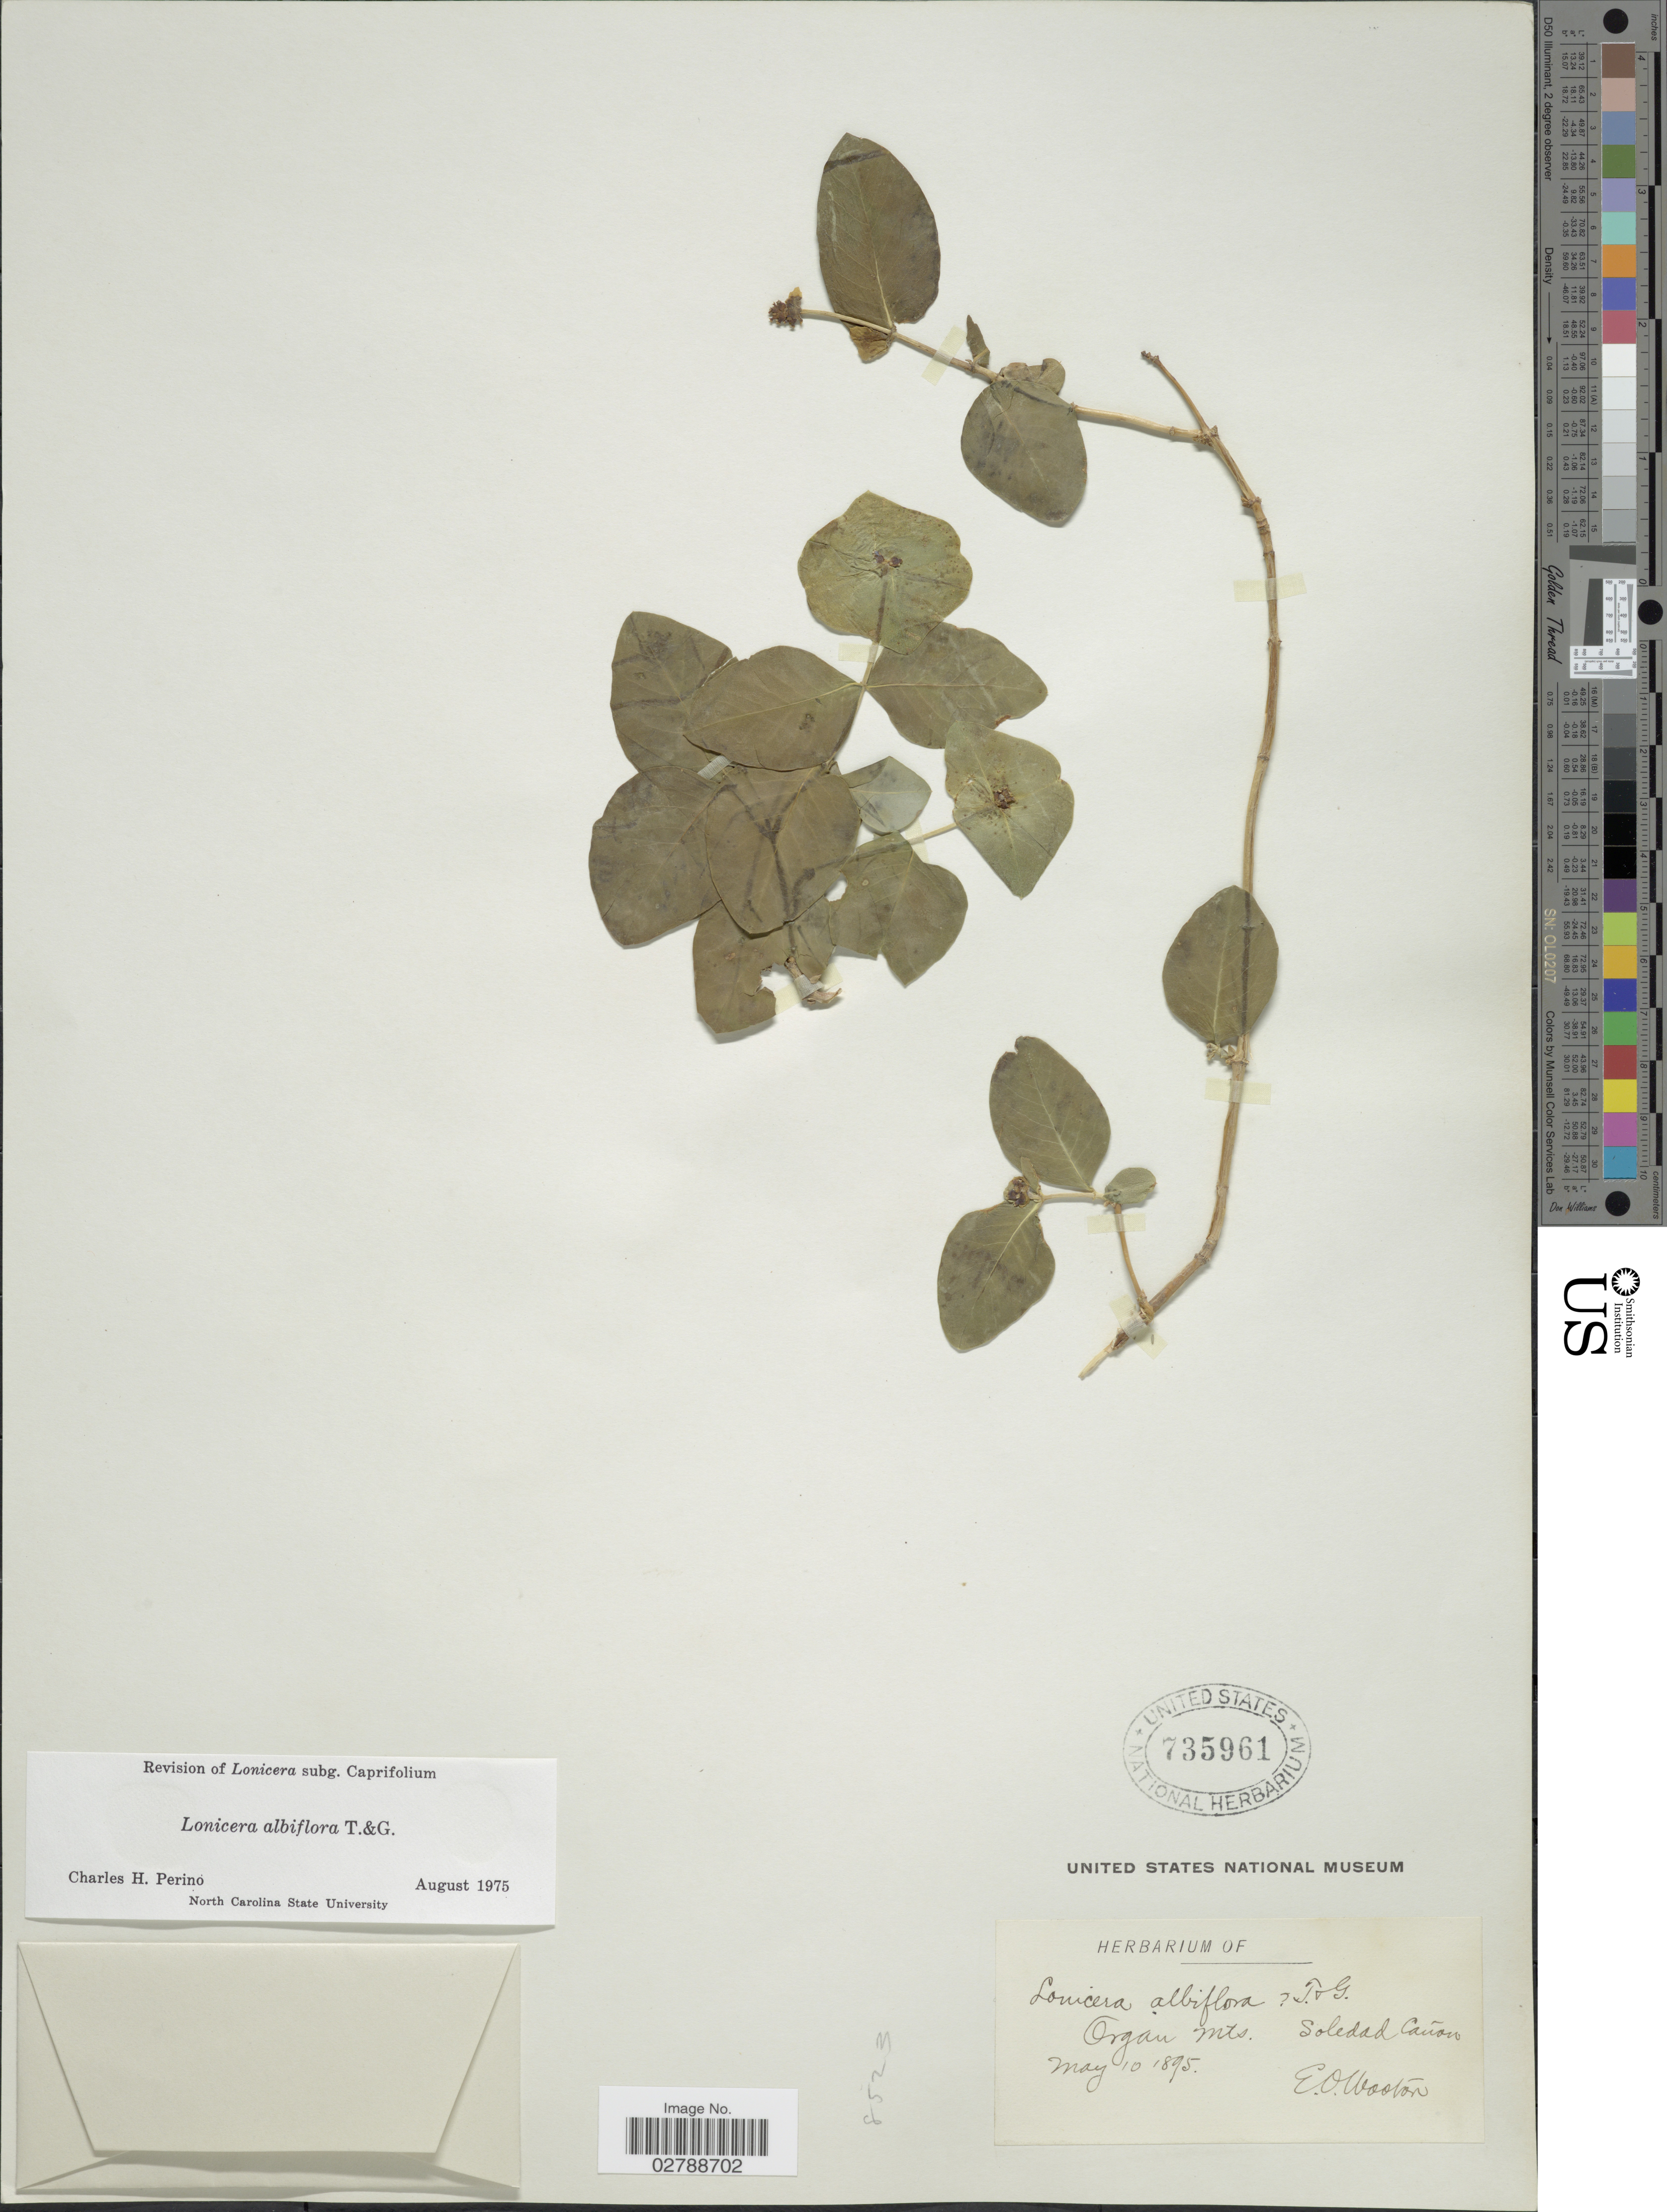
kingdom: Plantae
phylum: Tracheophyta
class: Magnoliopsida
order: Dipsacales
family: Caprifoliaceae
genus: Lonicera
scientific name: Lonicera albiflora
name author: Torr. & A. Gray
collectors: E. O. Wooton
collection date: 1895-05-10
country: United States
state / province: New Mexico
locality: Organ Mts. Soledad Cañon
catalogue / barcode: US 735961